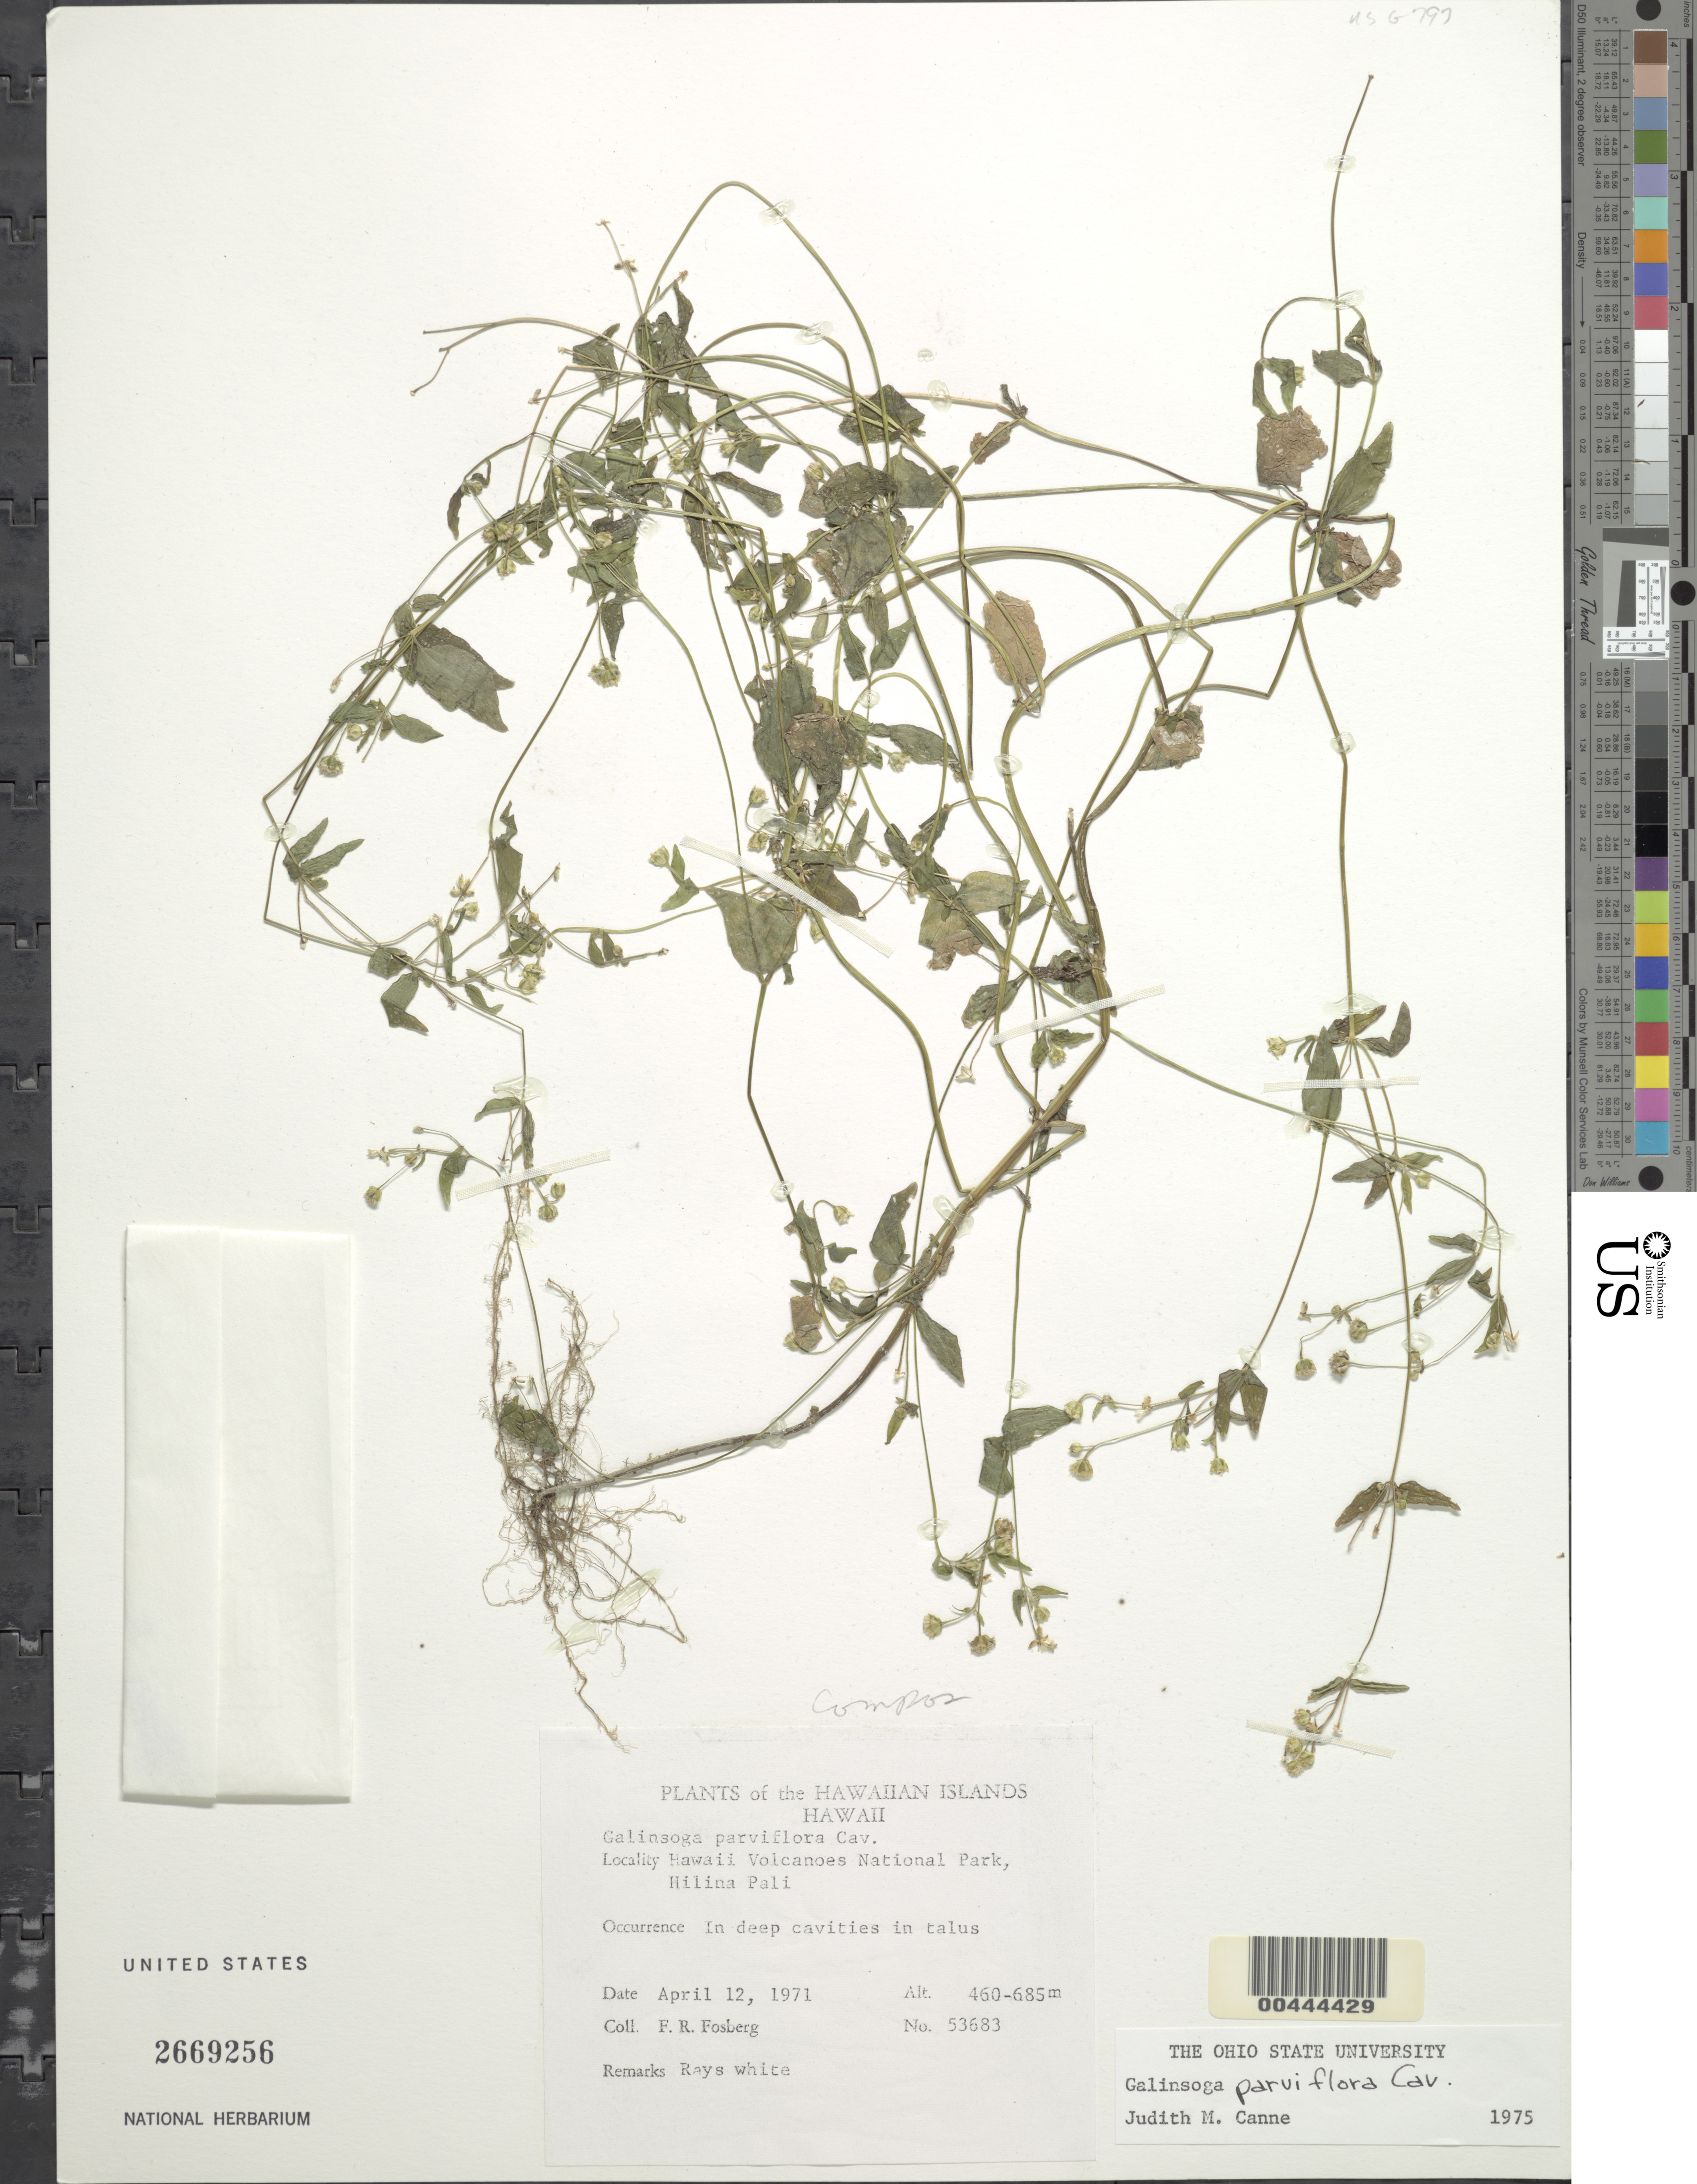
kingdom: Plantae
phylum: Tracheophyta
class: Magnoliopsida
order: Asterales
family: Asteraceae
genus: Galinsoga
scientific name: Galinsoga parviflora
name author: Cav.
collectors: F. R. Fosberg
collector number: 53683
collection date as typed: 12 Apr 1971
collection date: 1971-04-12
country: United States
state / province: Hawaii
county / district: Hawaii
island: Hawaii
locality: Hawaii Volcanoes National Park, Hilina Pali.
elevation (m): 460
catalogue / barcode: US 2669256